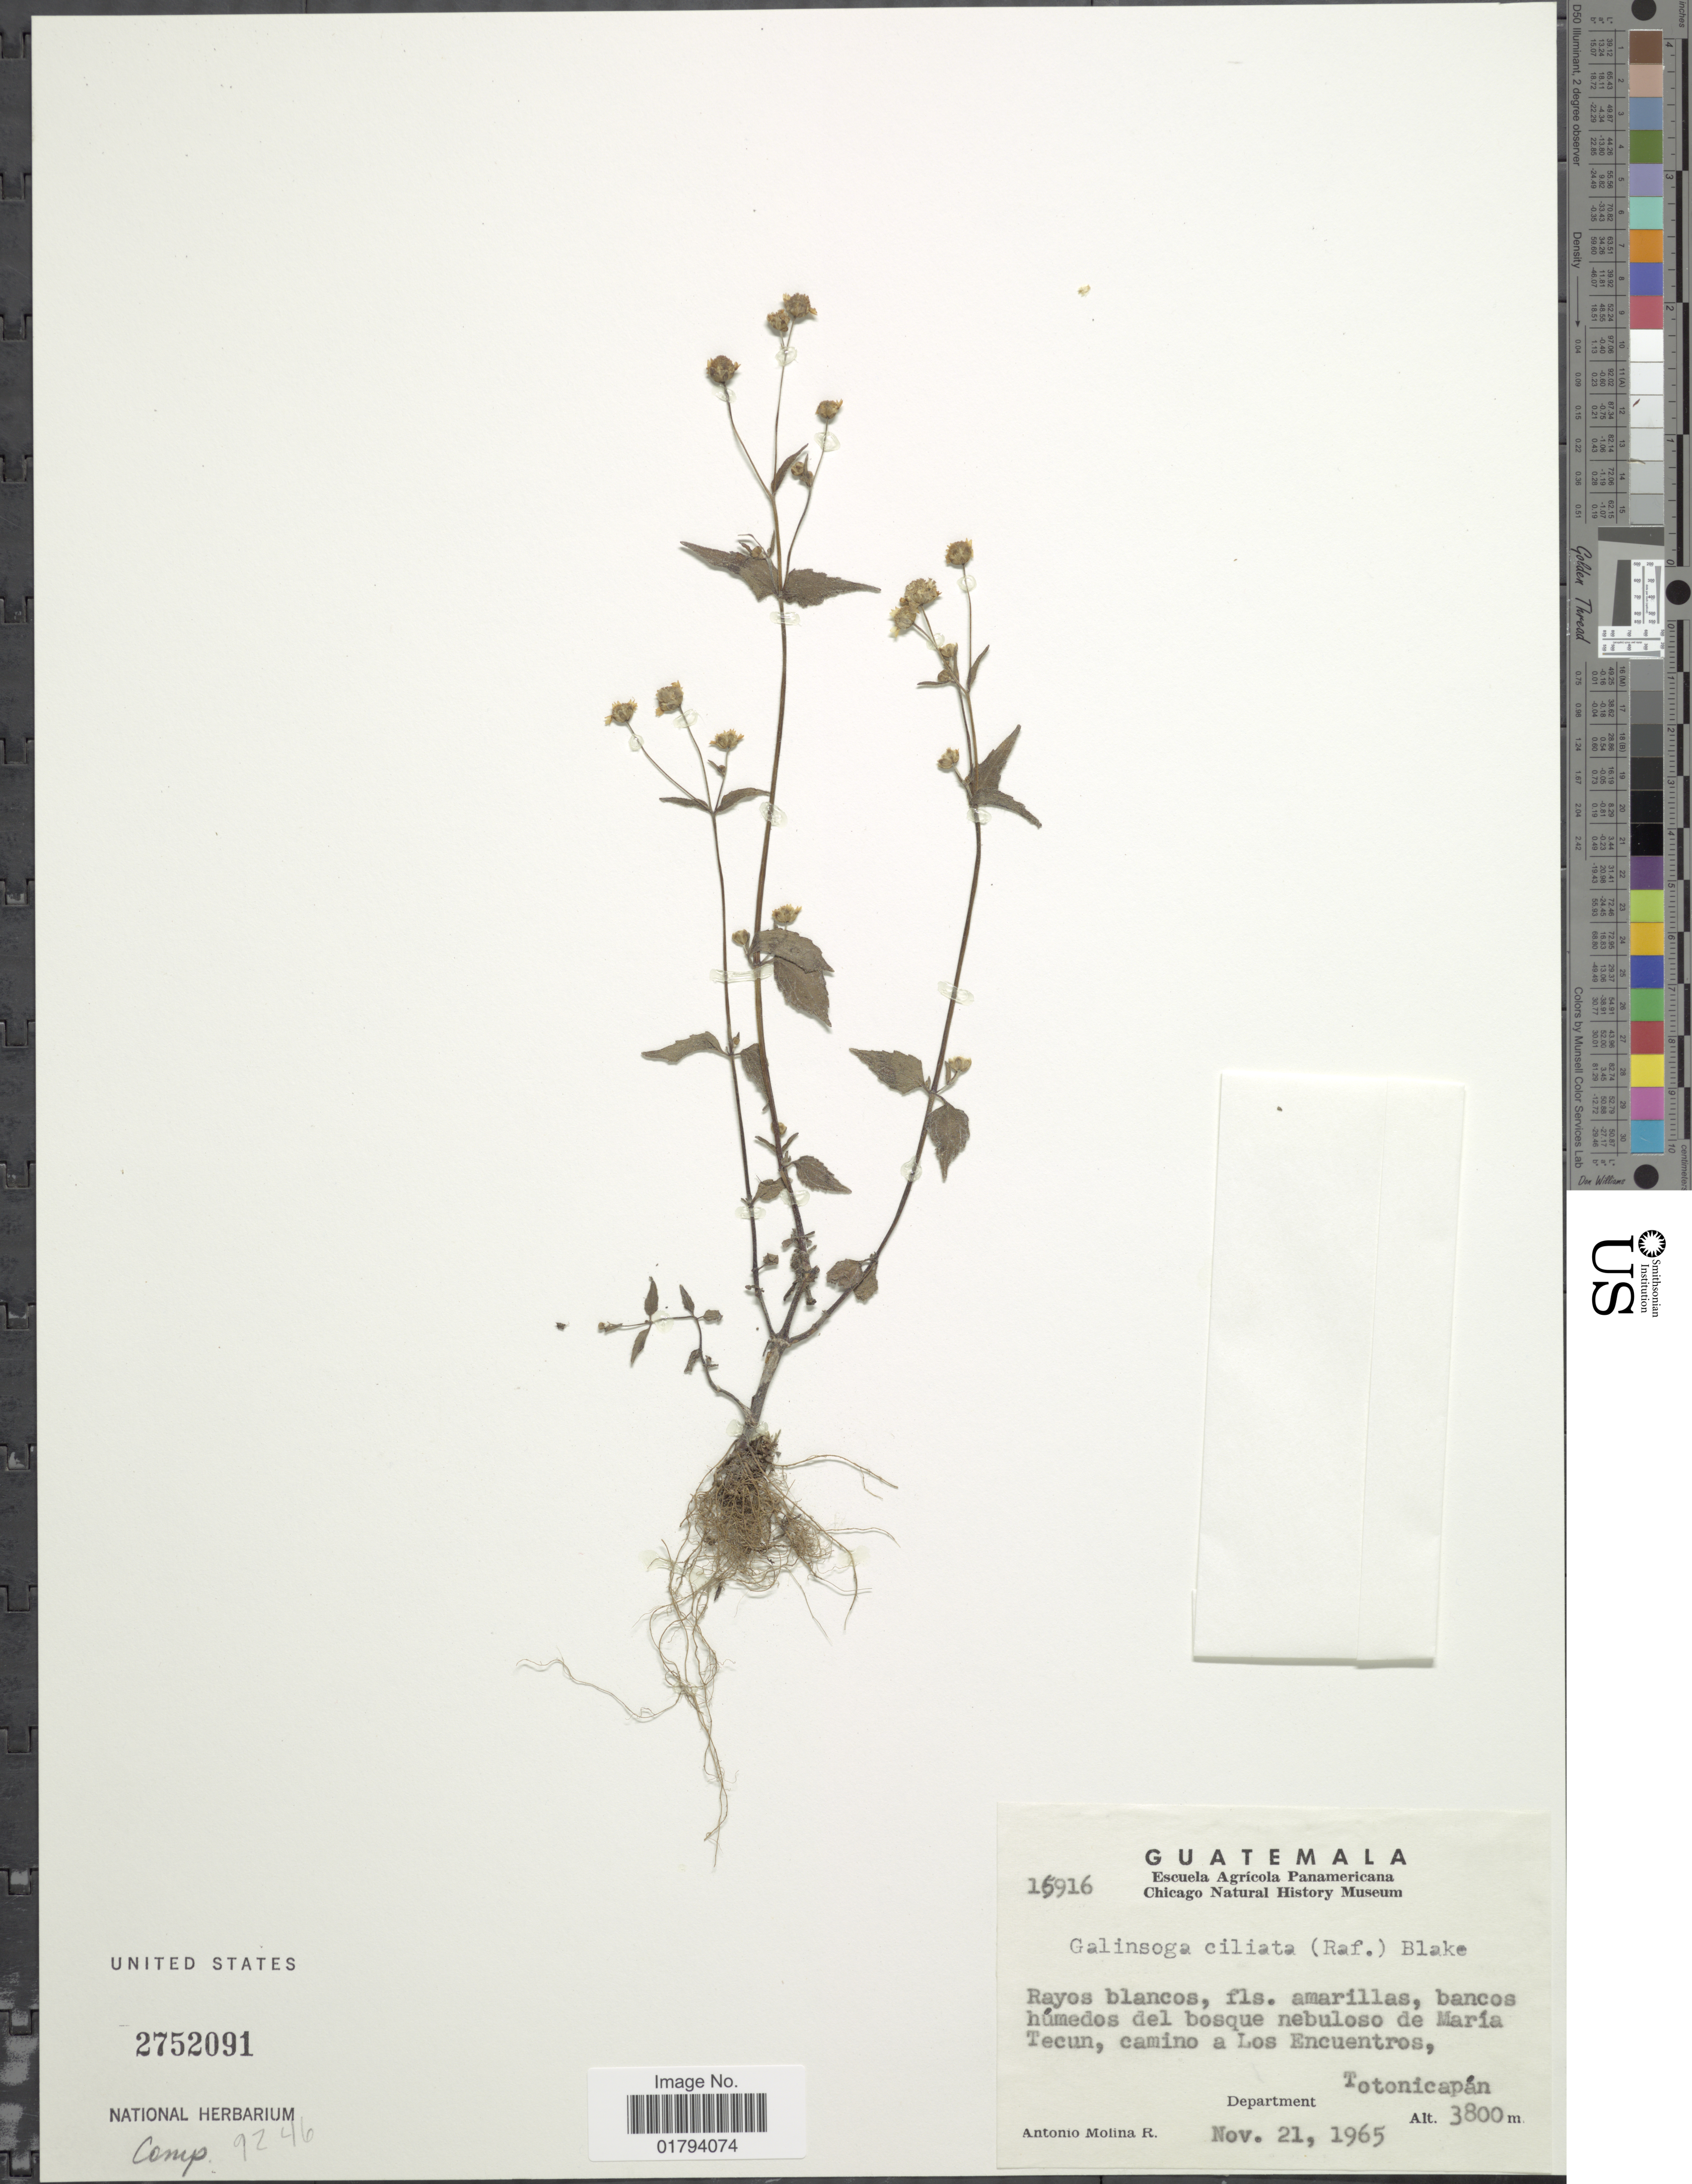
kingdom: Plantae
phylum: Tracheophyta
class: Magnoliopsida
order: Asterales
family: Asteraceae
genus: Galinsoga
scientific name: Galinsoga ciliata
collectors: A. Molina R.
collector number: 16916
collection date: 1965-11-21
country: Guatemala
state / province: Totonicapan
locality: Bancos humedos del bosque nebuloso de Maria Tecun, camino a Los Encuentros, District Totonicapan.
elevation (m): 3800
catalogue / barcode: US 2752091